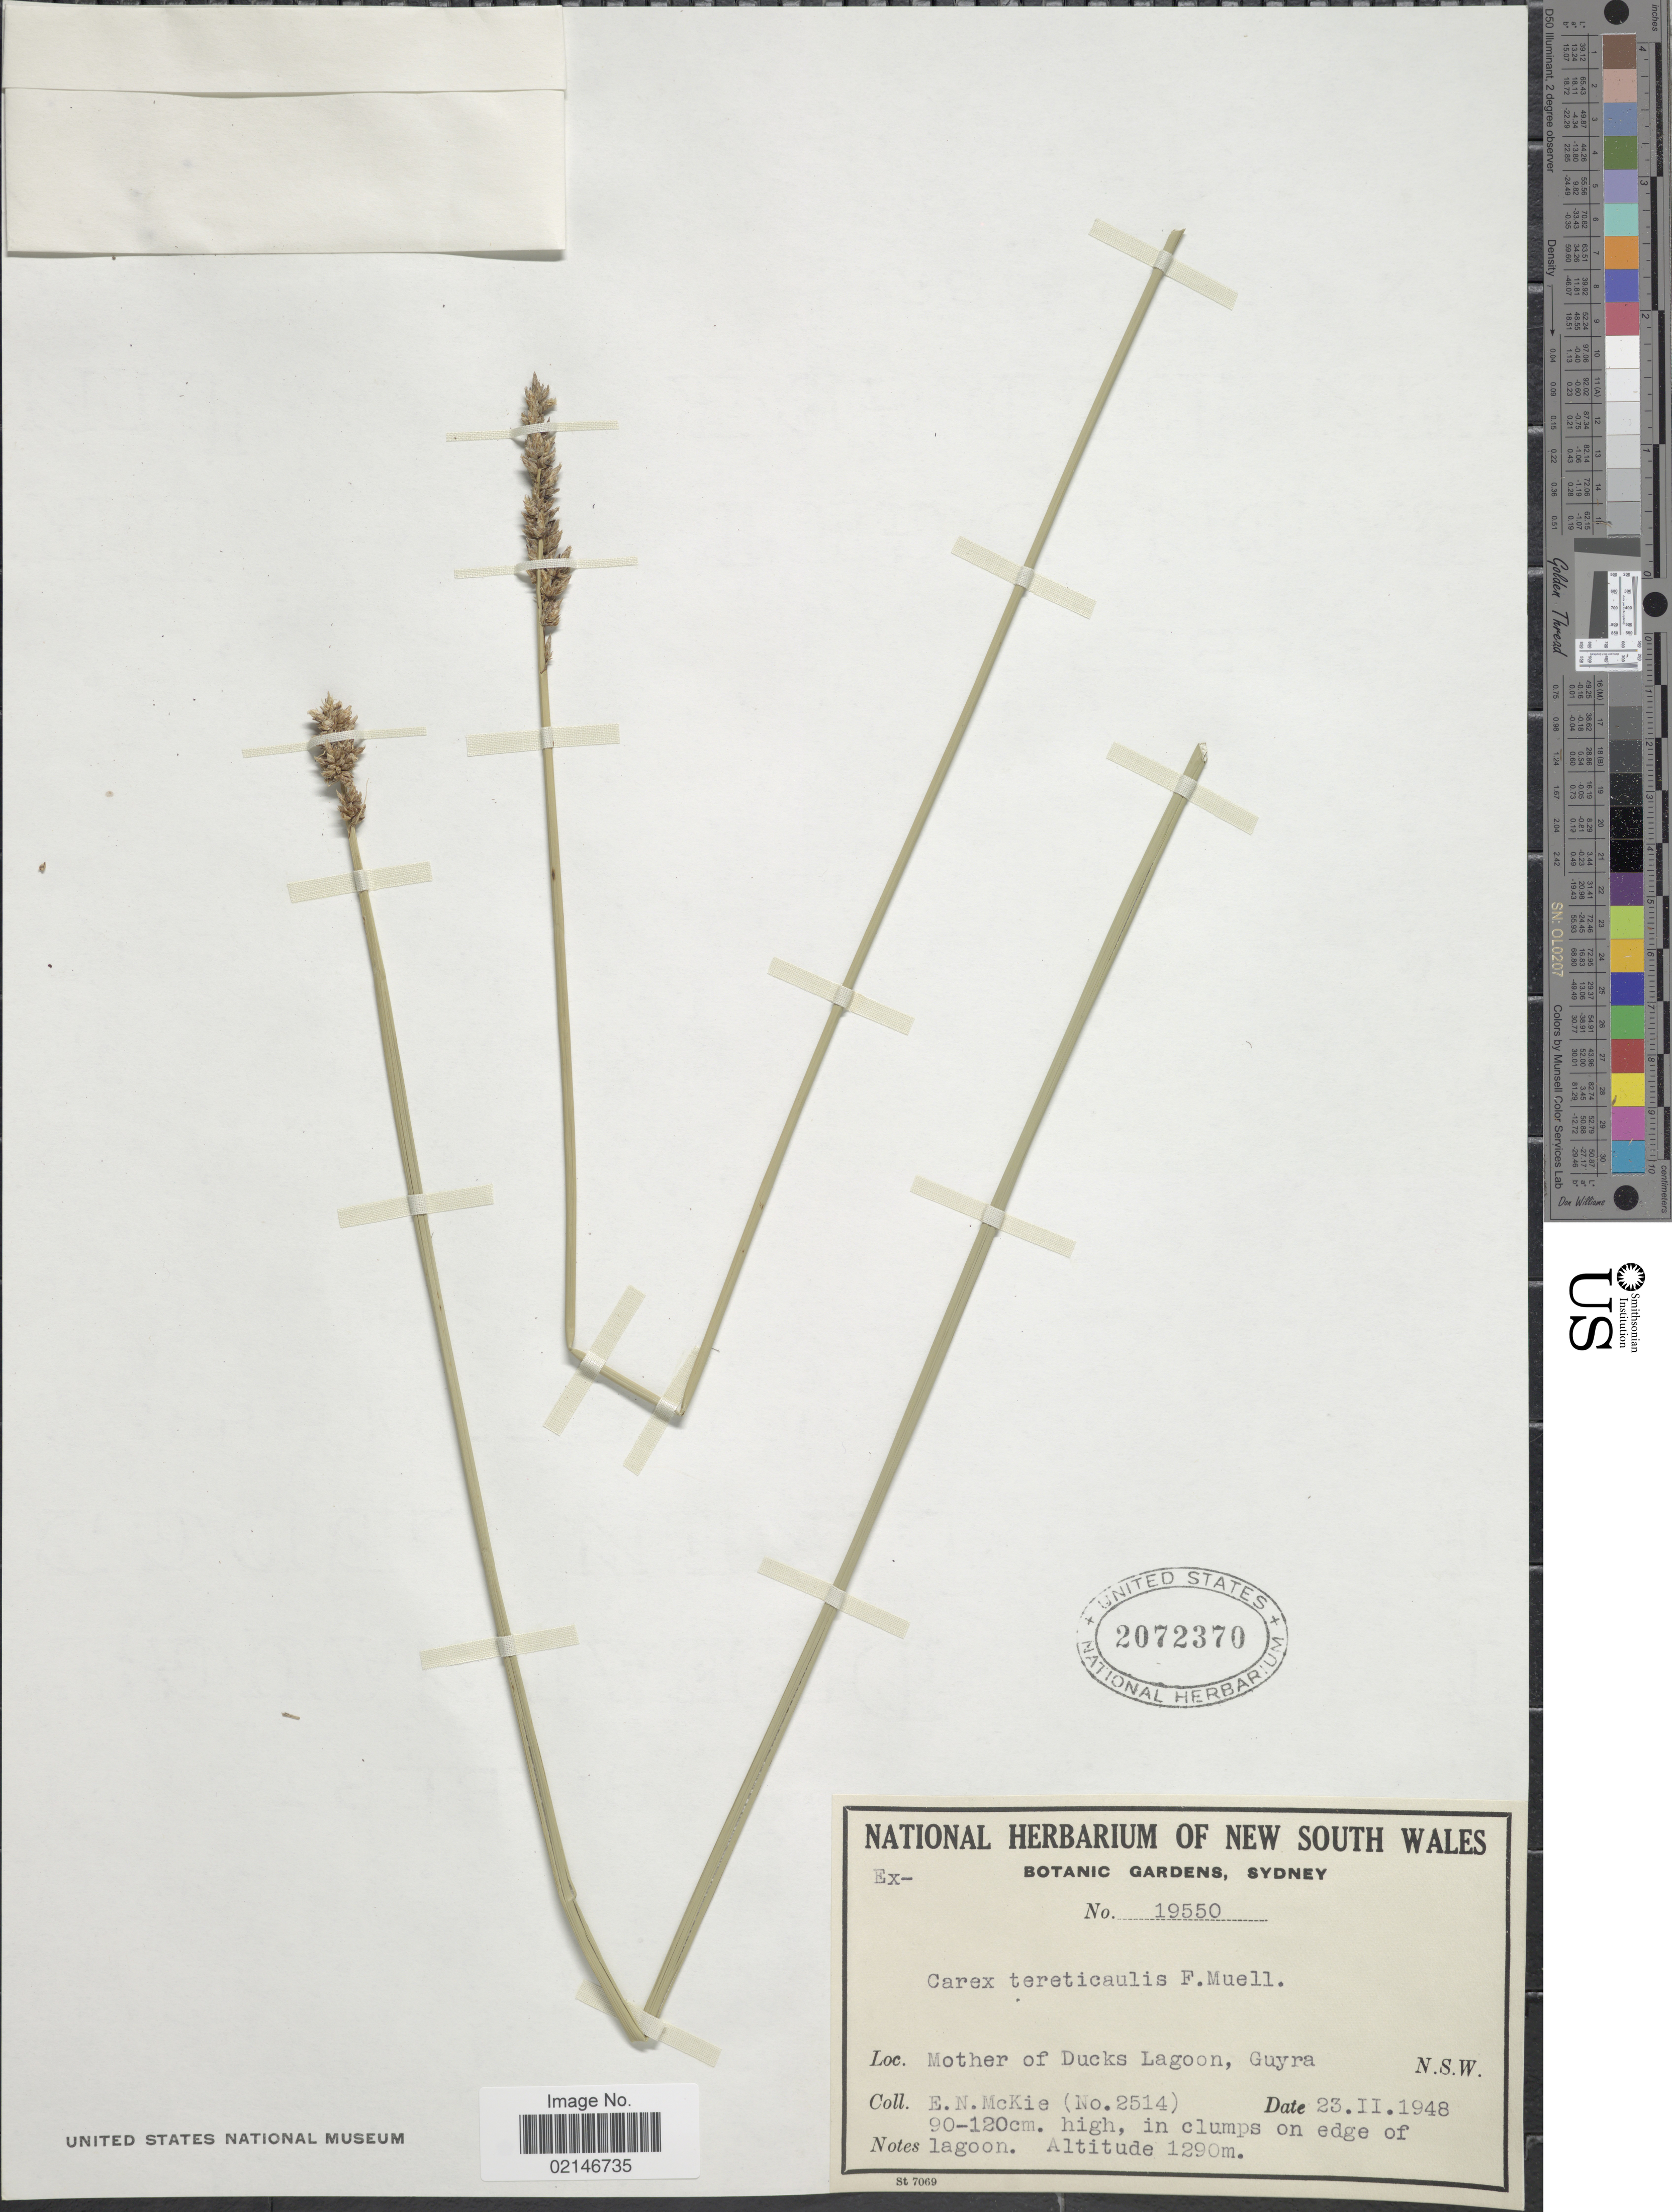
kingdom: Plantae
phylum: Tracheophyta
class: Liliopsida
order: Poales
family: Cyperaceae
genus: Carex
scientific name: Carex tereticaulis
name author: F. Muell.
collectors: E. McKie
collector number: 2514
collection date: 1948-02-23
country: Australia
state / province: New South Wales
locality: Mother of Ducks Lagoon, Guyra, N.W.S.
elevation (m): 1290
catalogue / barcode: US 2072370